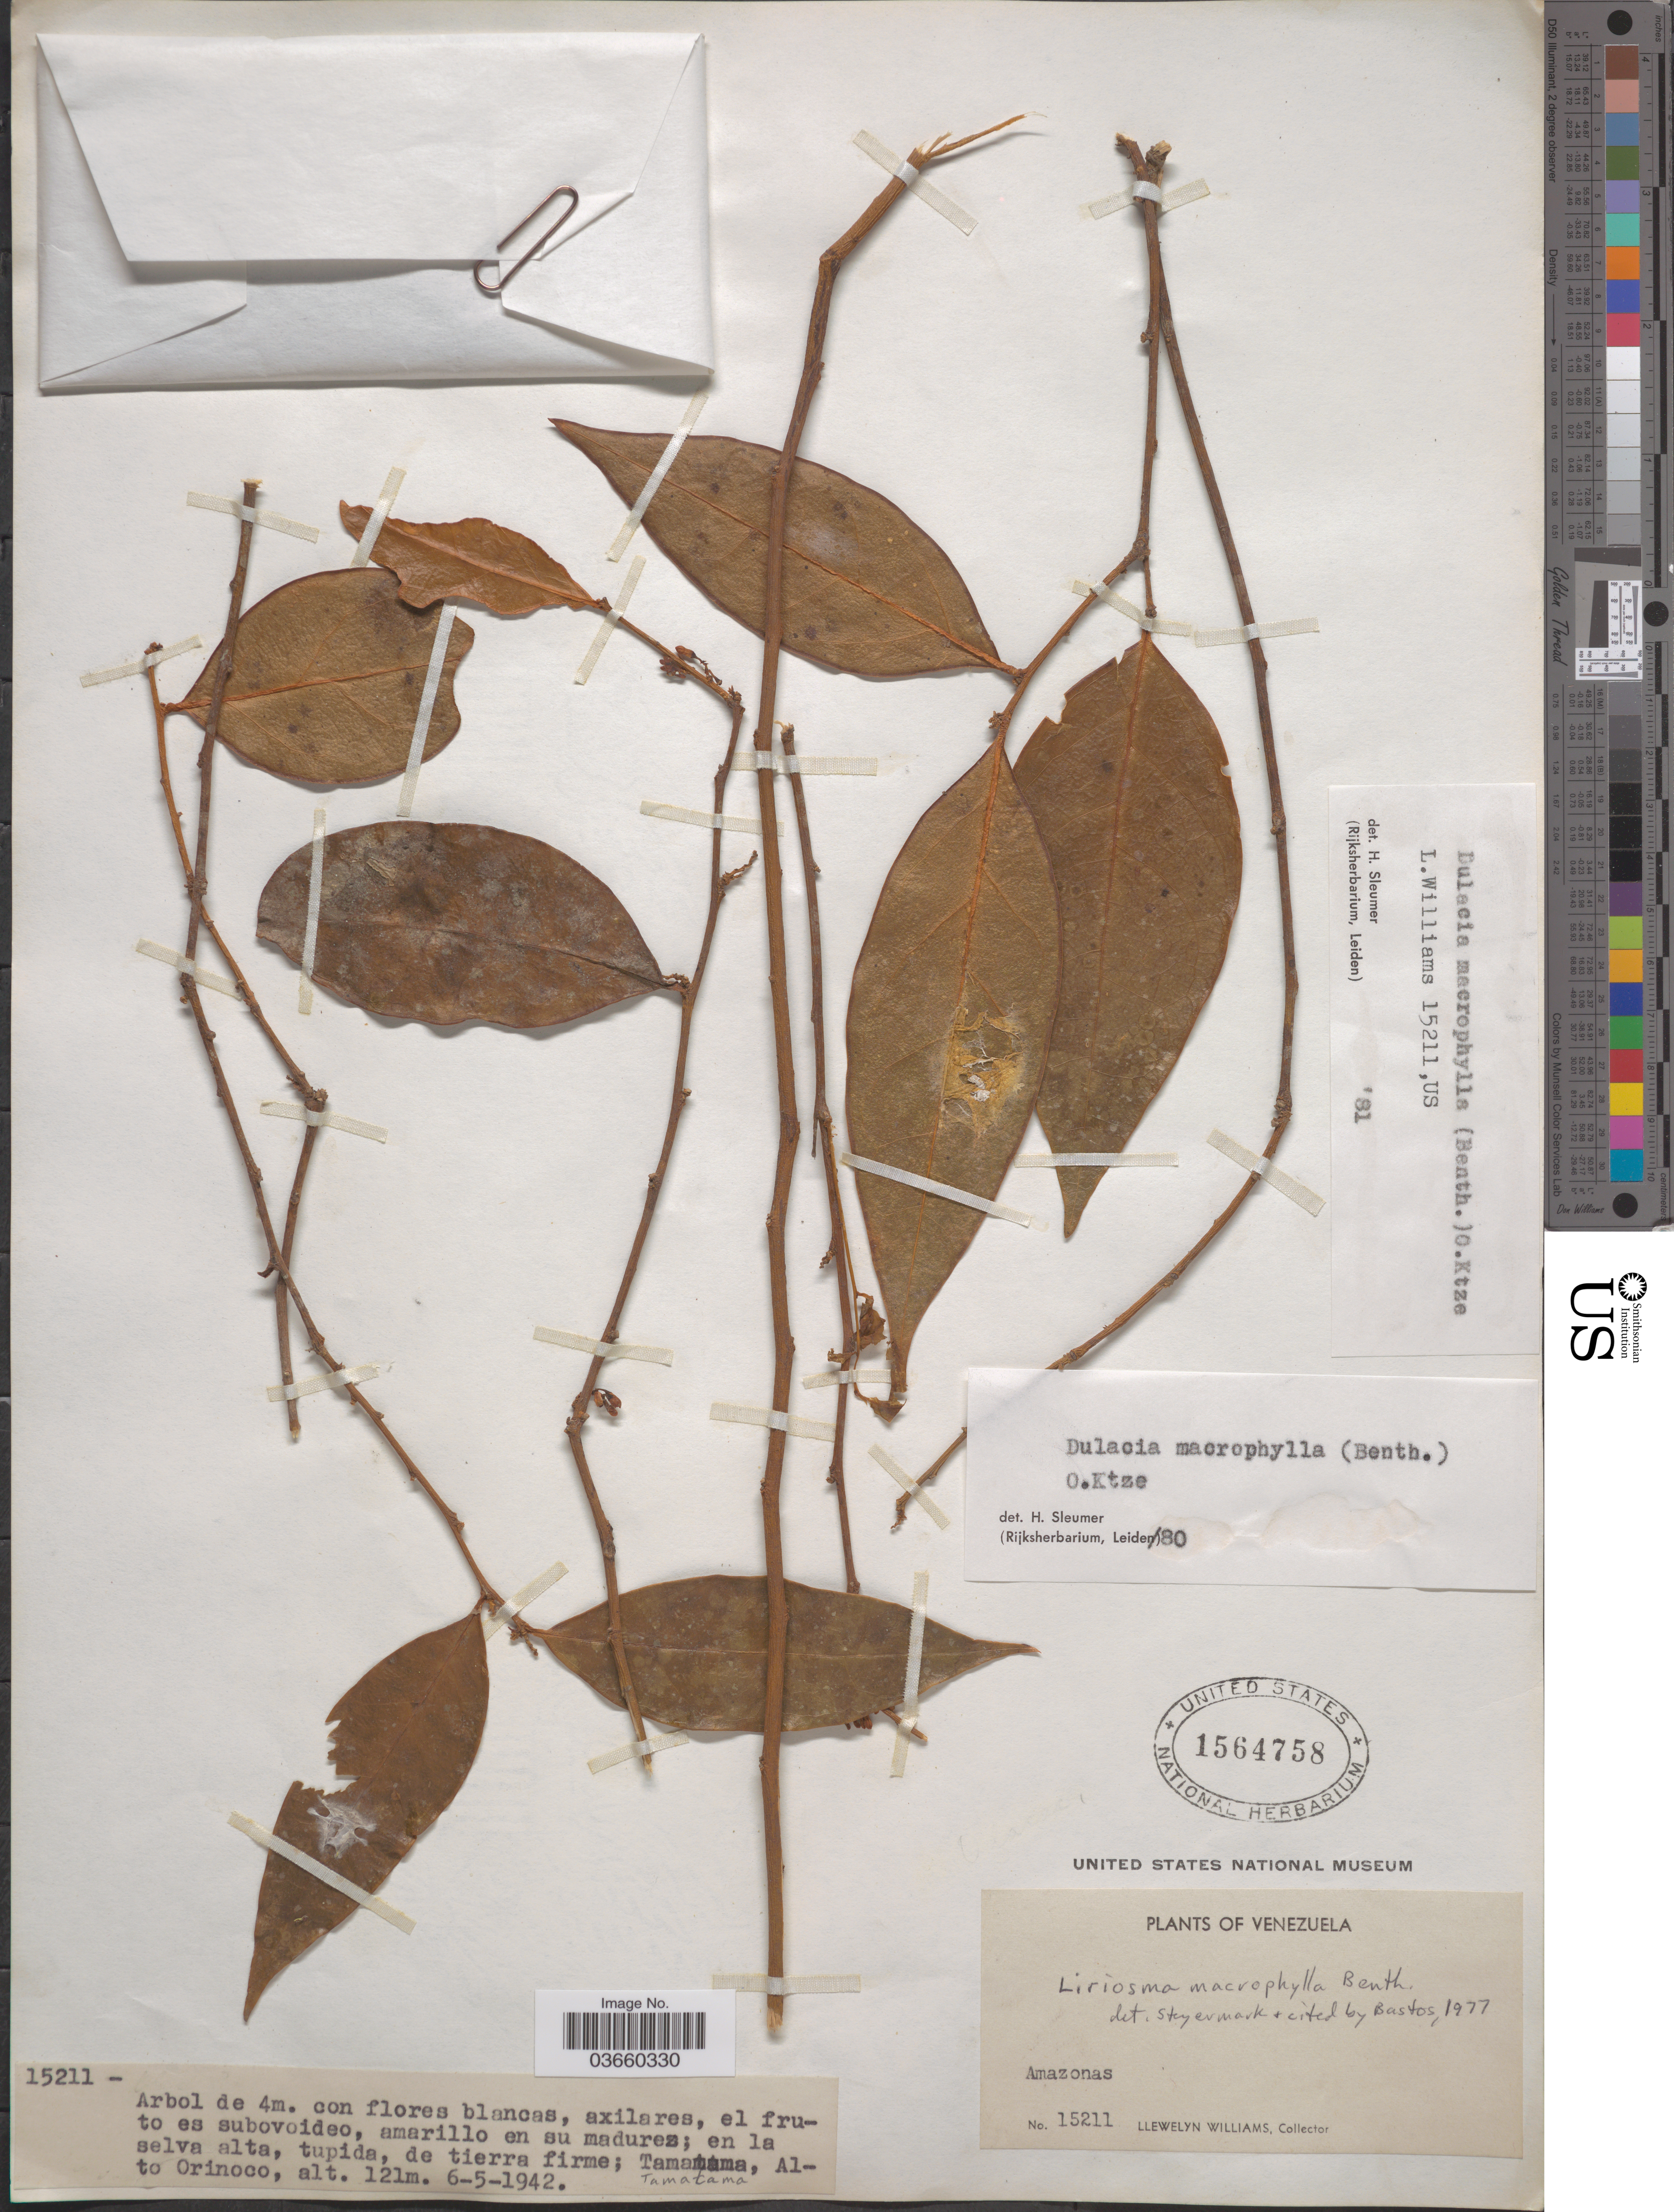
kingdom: Plantae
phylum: Tracheophyta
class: Magnoliopsida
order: Santalales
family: Olacaceae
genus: Dulacia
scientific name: Dulacia macrophylla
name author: (Benth.) Kuntze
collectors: Ll. Williams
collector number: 15211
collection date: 1942-05-06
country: Venezuela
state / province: Amazonas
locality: Tamatama, Alto Orinoco.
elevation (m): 121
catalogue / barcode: US 1564758